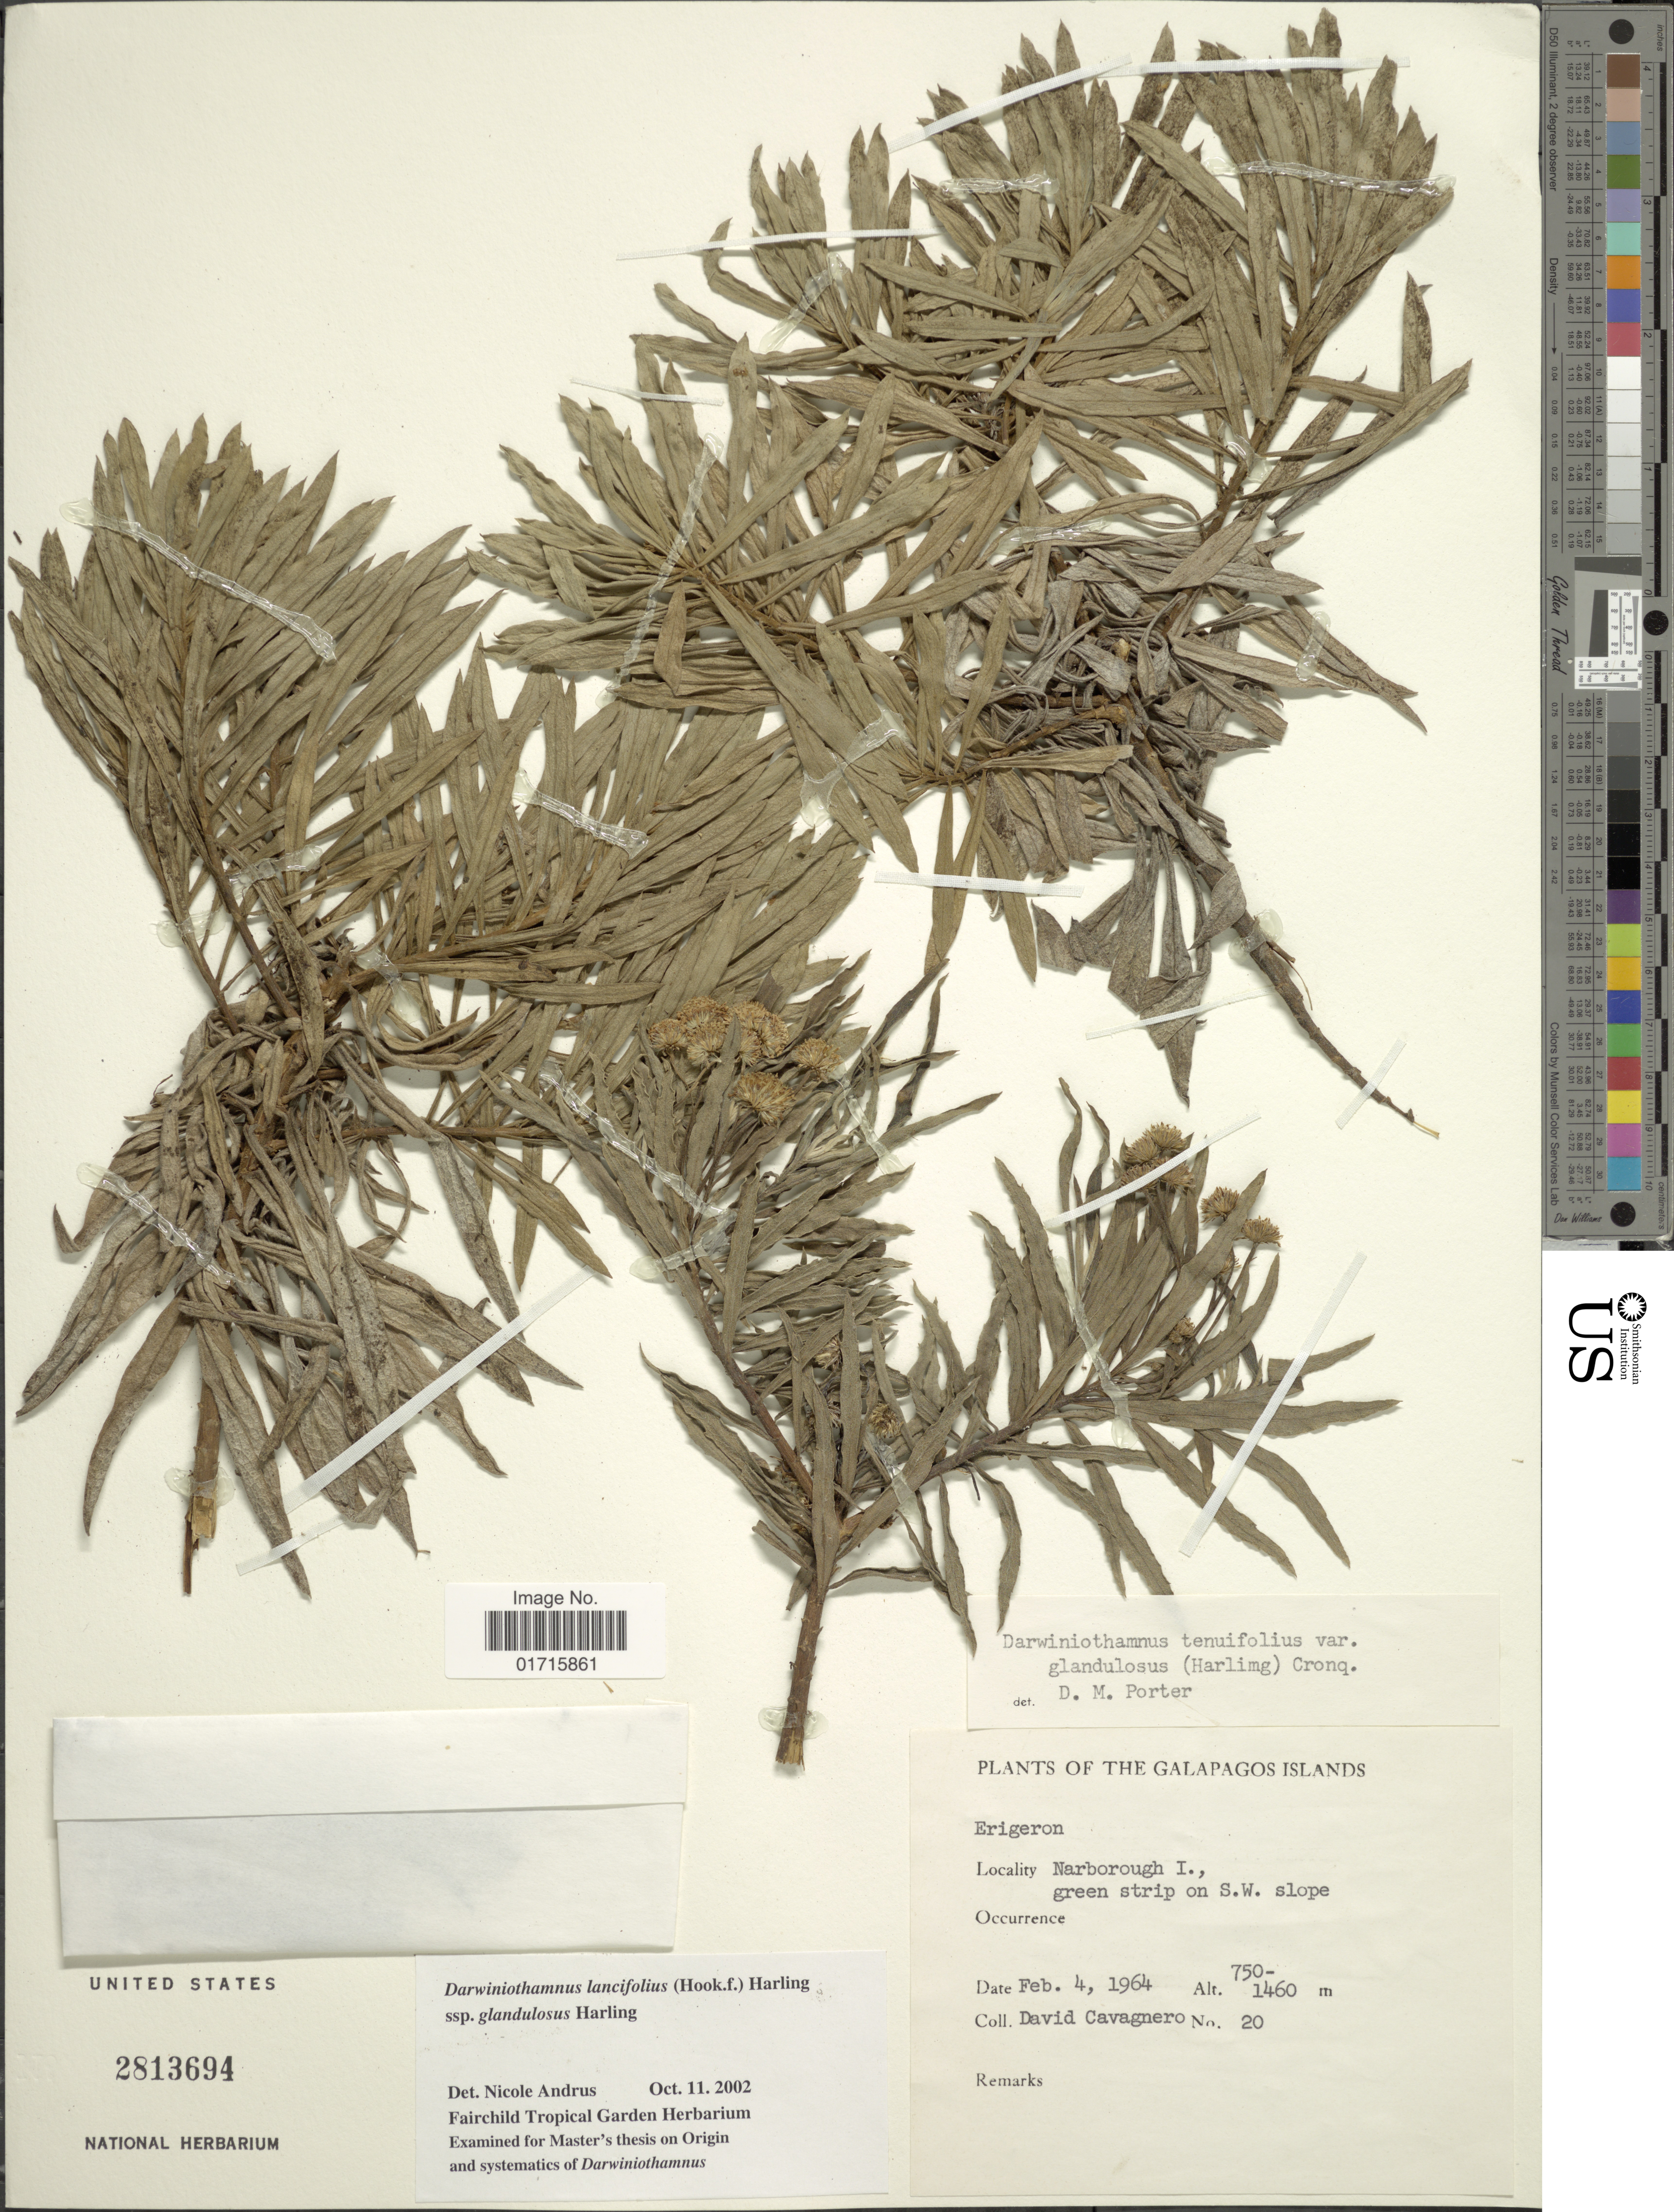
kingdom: Plantae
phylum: Tracheophyta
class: Magnoliopsida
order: Asterales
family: Asteraceae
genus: Darwiniothamnus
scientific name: Darwiniothamnus lancifolius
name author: (Hook. f.) Harling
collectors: D. Cavagnaro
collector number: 20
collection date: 1964-02-04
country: Ecuador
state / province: Colón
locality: The Galapagos Islands. Narborough I., green strip on S. W. slope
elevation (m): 750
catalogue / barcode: US 2813694